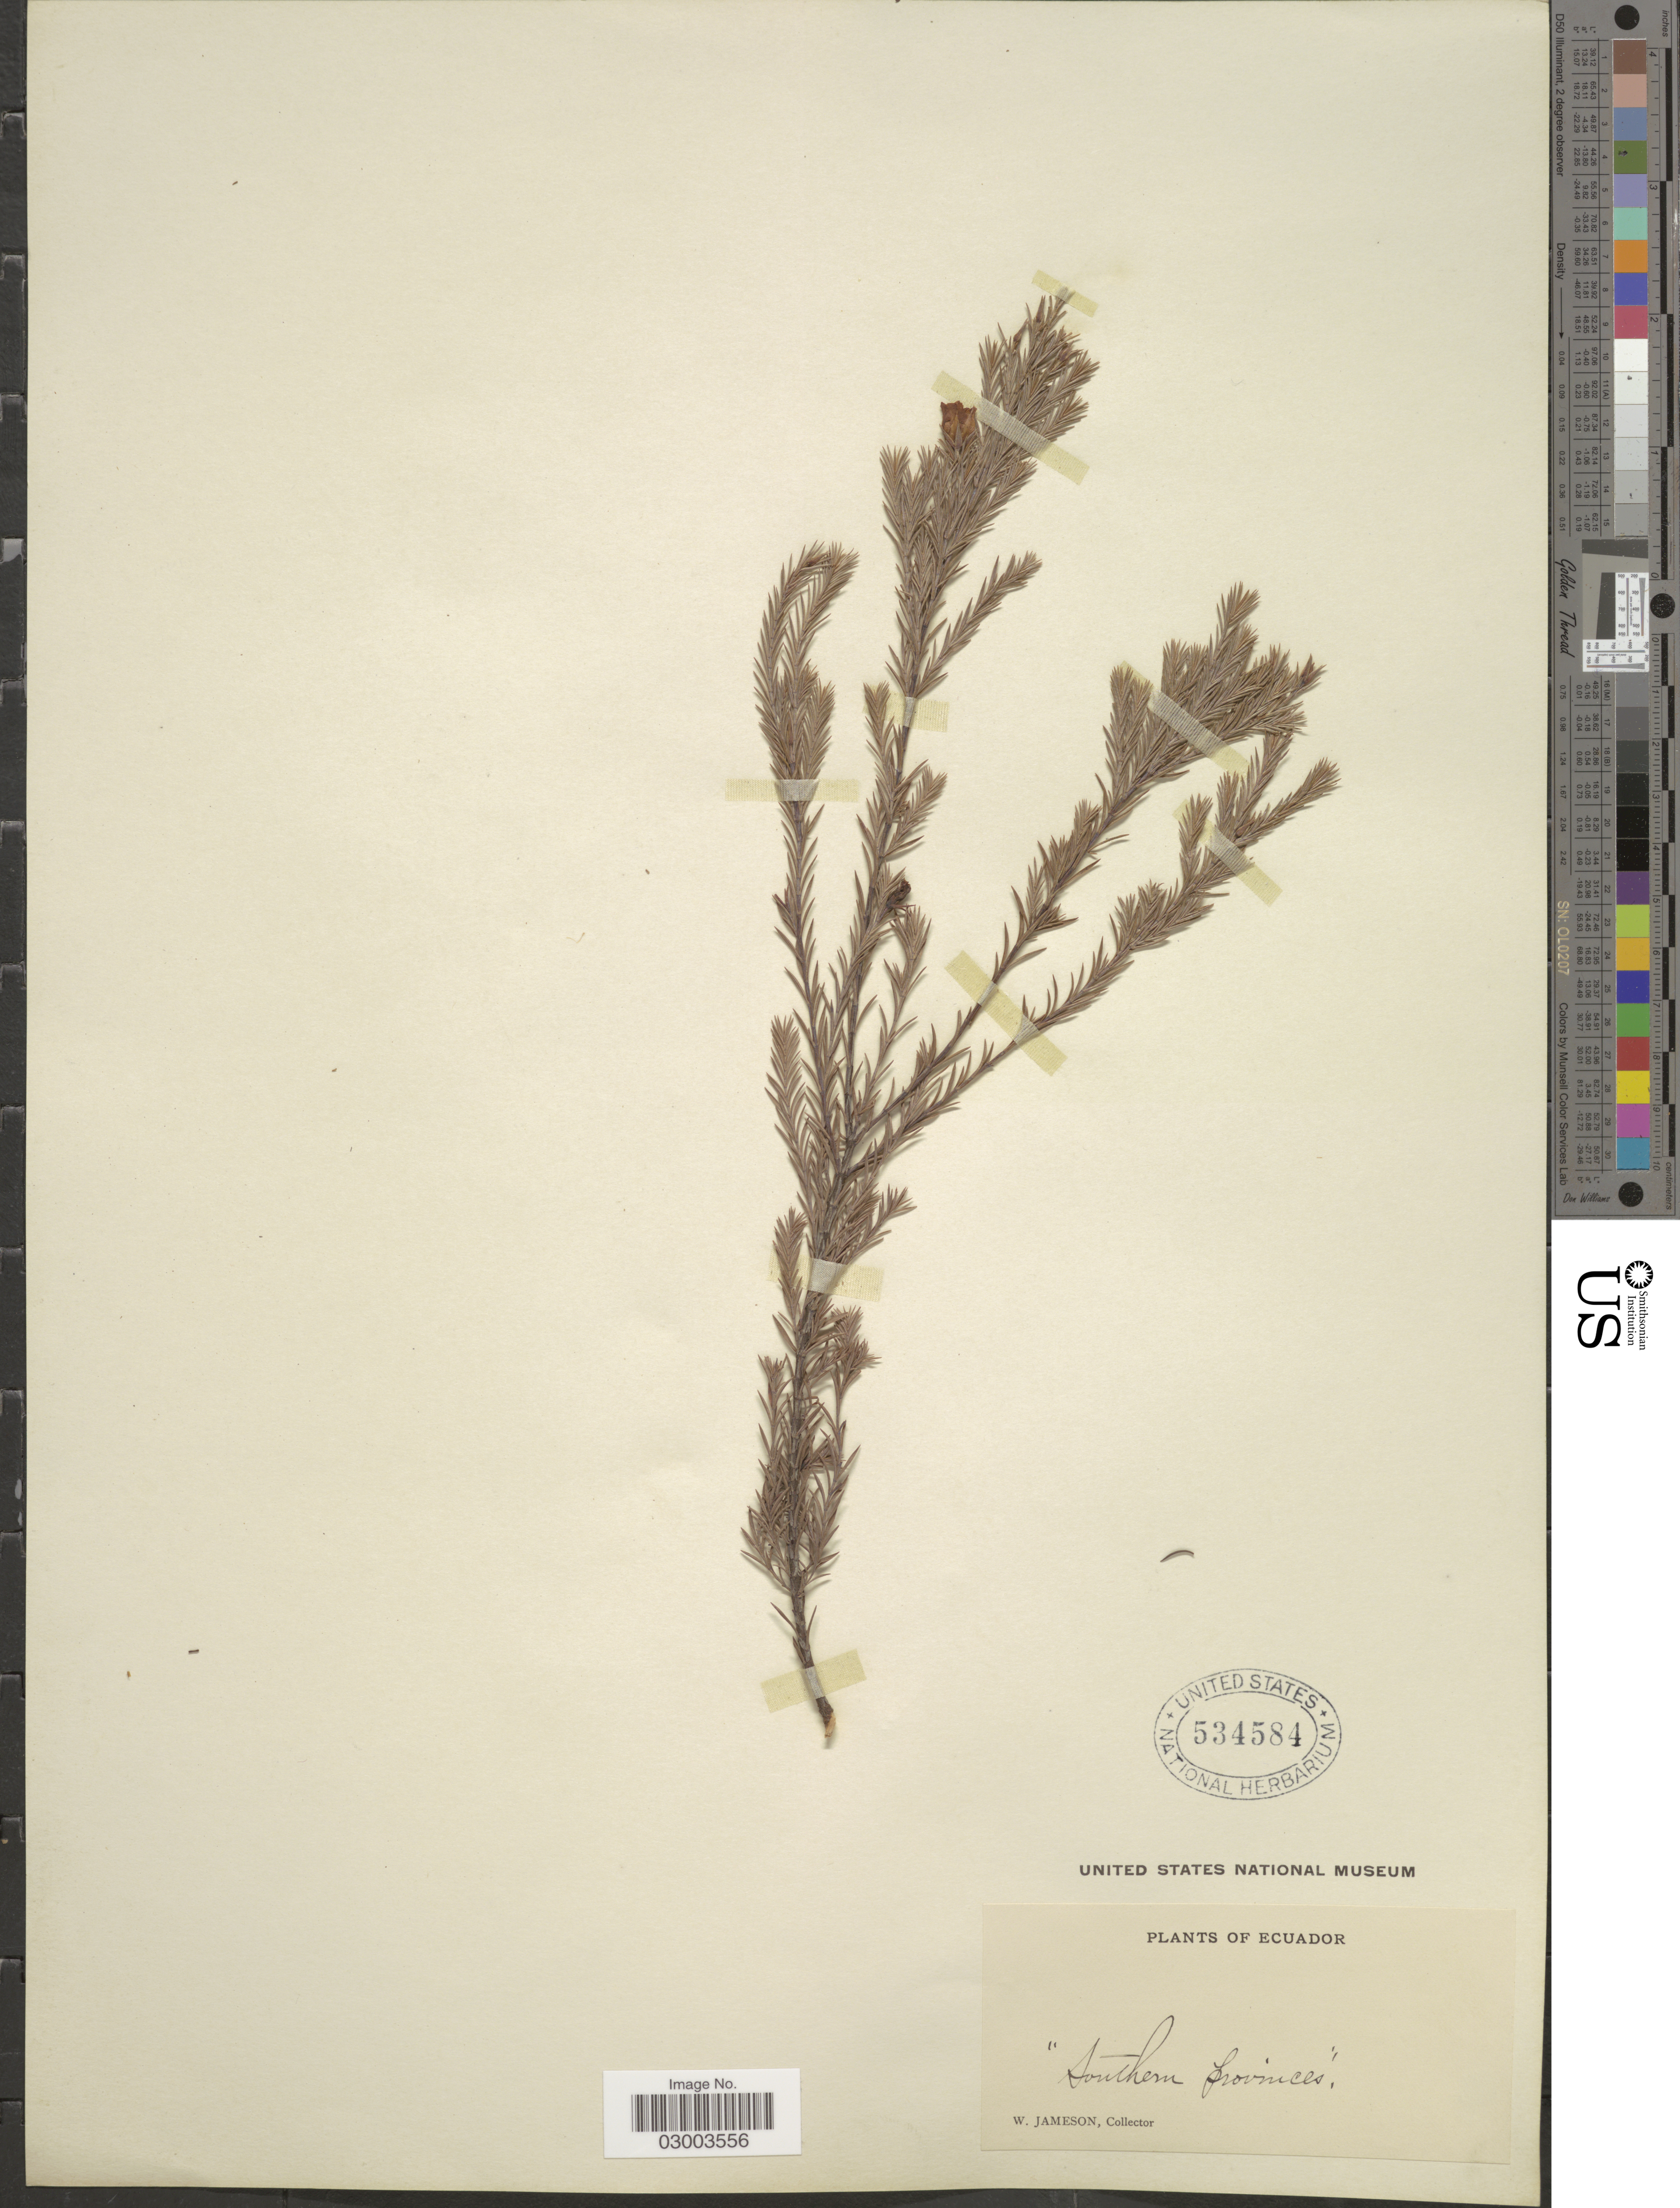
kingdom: Plantae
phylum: Tracheophyta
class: Magnoliopsida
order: Malpighiales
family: Hypericaceae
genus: Hypericum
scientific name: Hypericum aciculare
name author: Kunth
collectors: W. Jameson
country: Ecuador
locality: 'Southern provinces'.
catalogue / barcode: US 534584